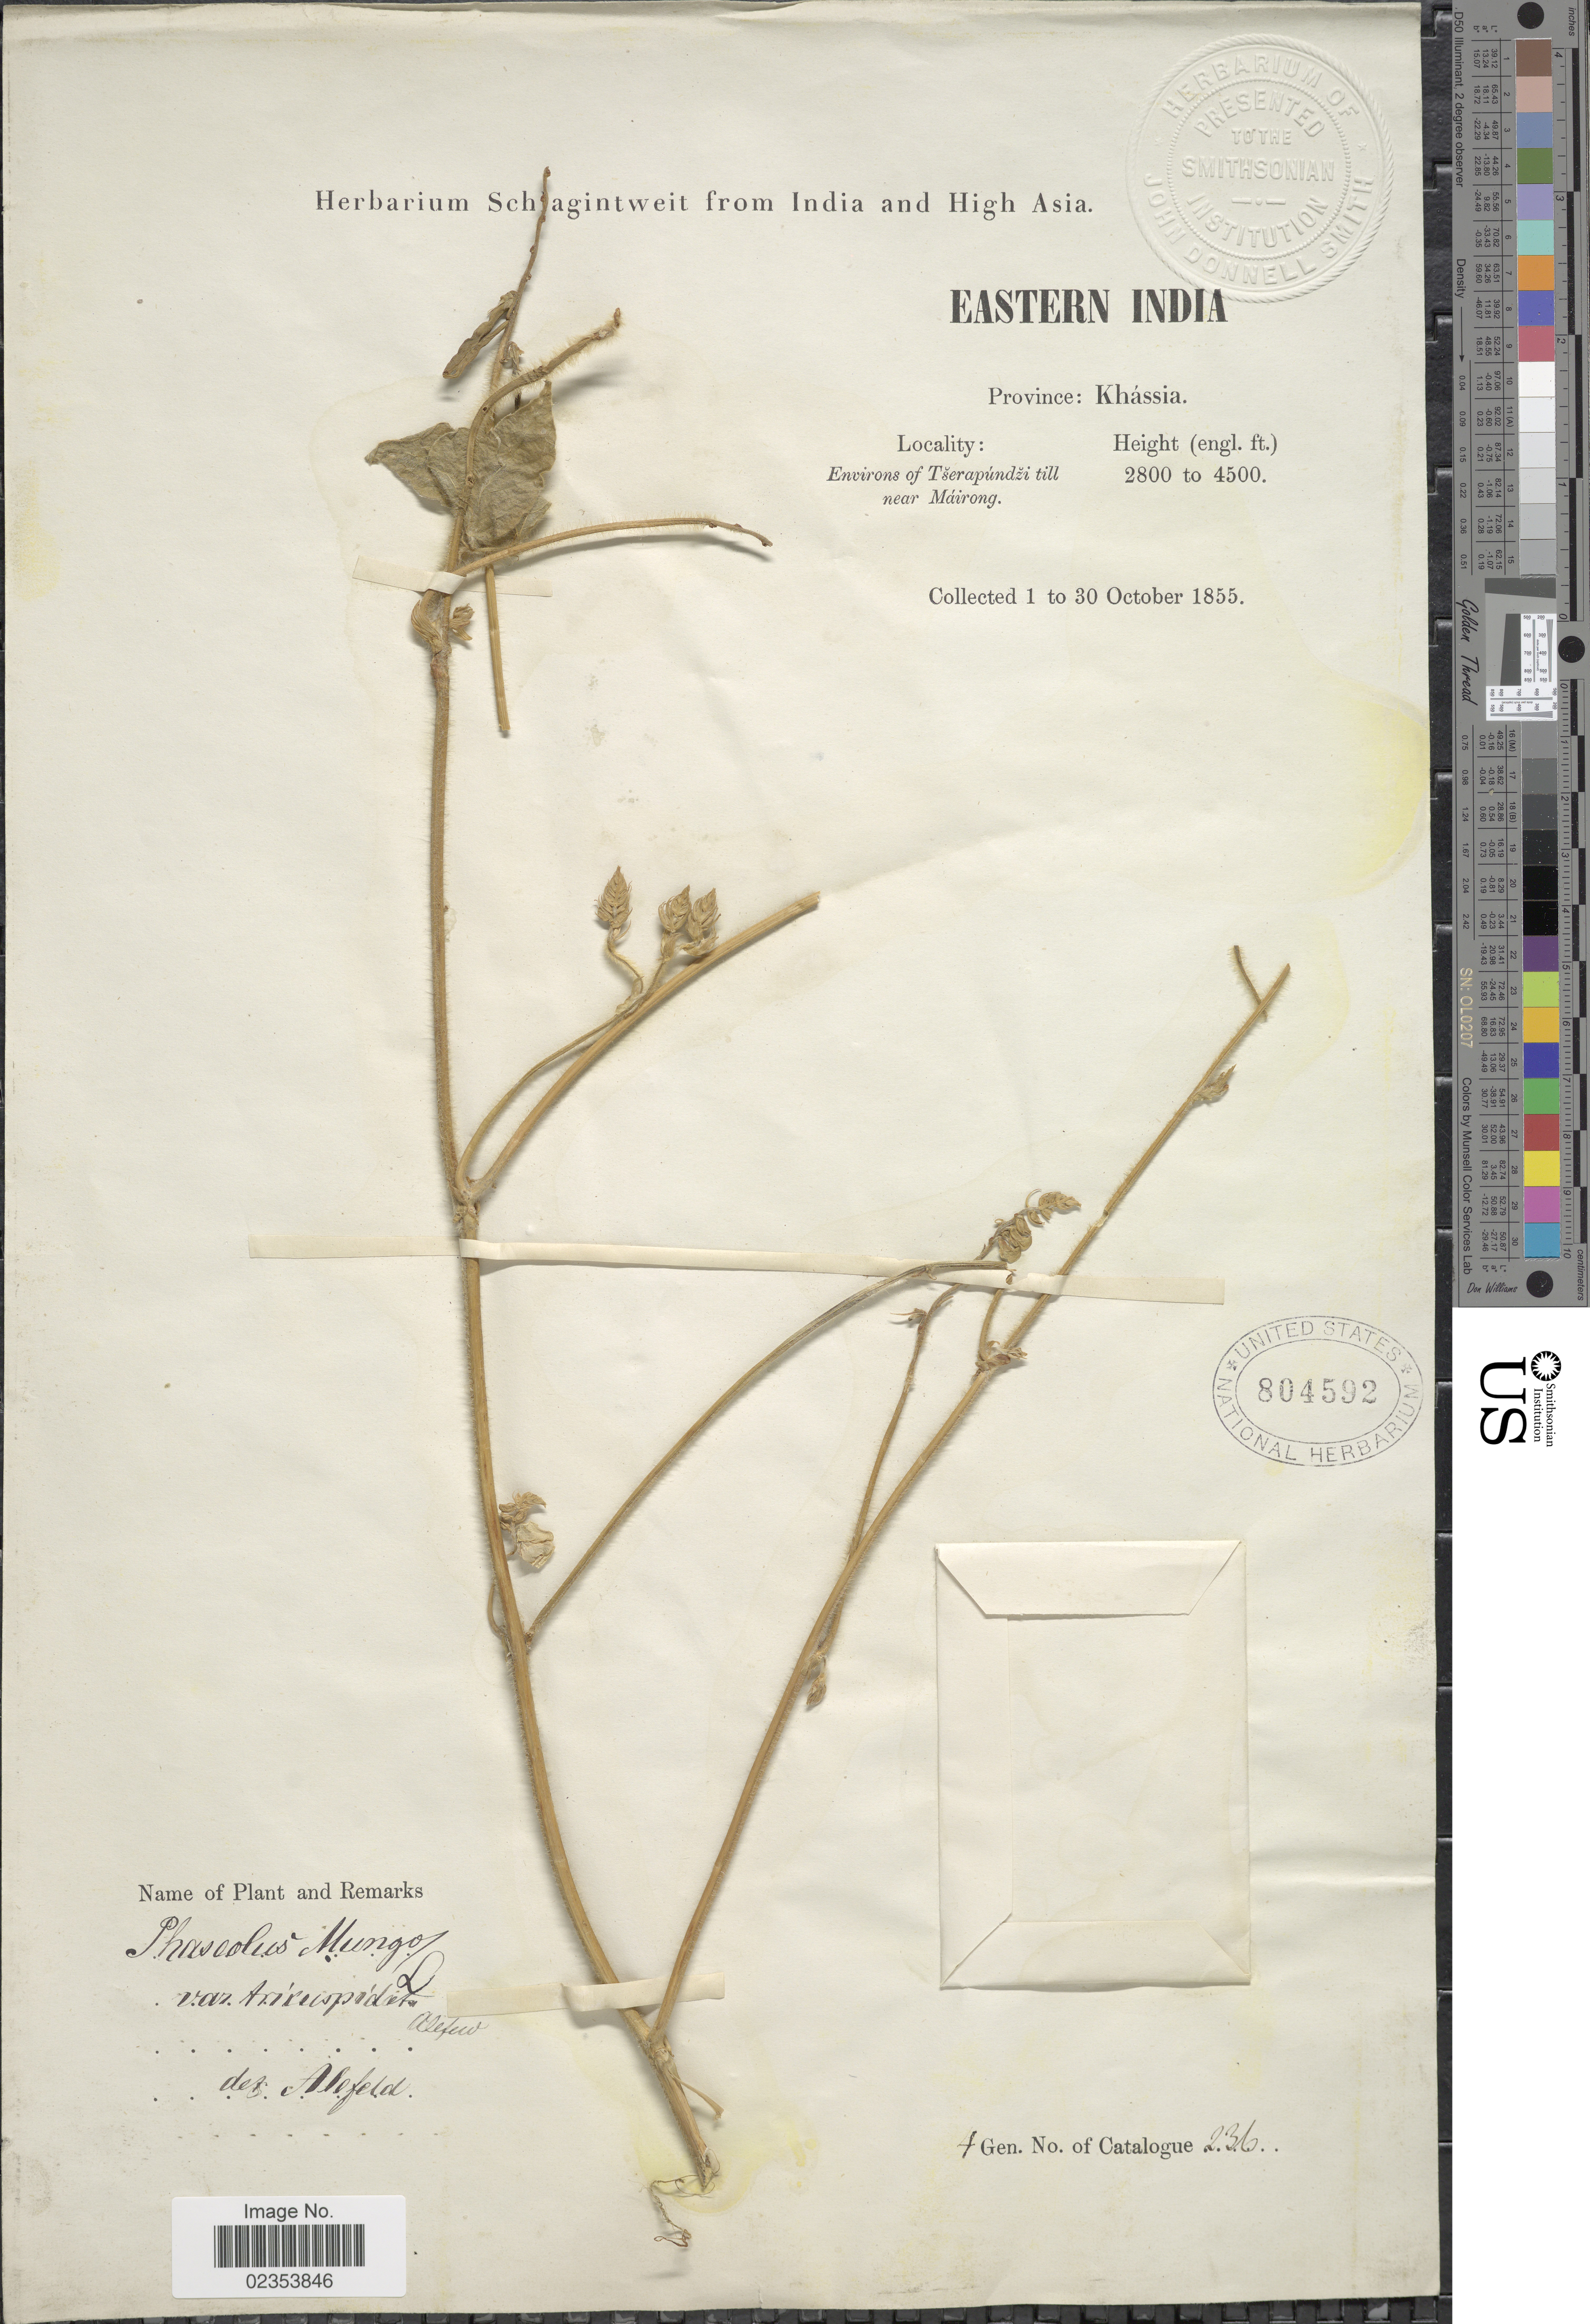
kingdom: Plantae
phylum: Tracheophyta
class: Magnoliopsida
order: Fabales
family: Fabaceae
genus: Vigna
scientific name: Vigna radiata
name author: (L.) R. Wilczek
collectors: ex herb. Schlagintweit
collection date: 1855-10-01/1855-10-30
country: India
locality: Eastern India. Province: Khassia. Environs of Tserapundzi till near Mairong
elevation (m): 853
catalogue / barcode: US 804592